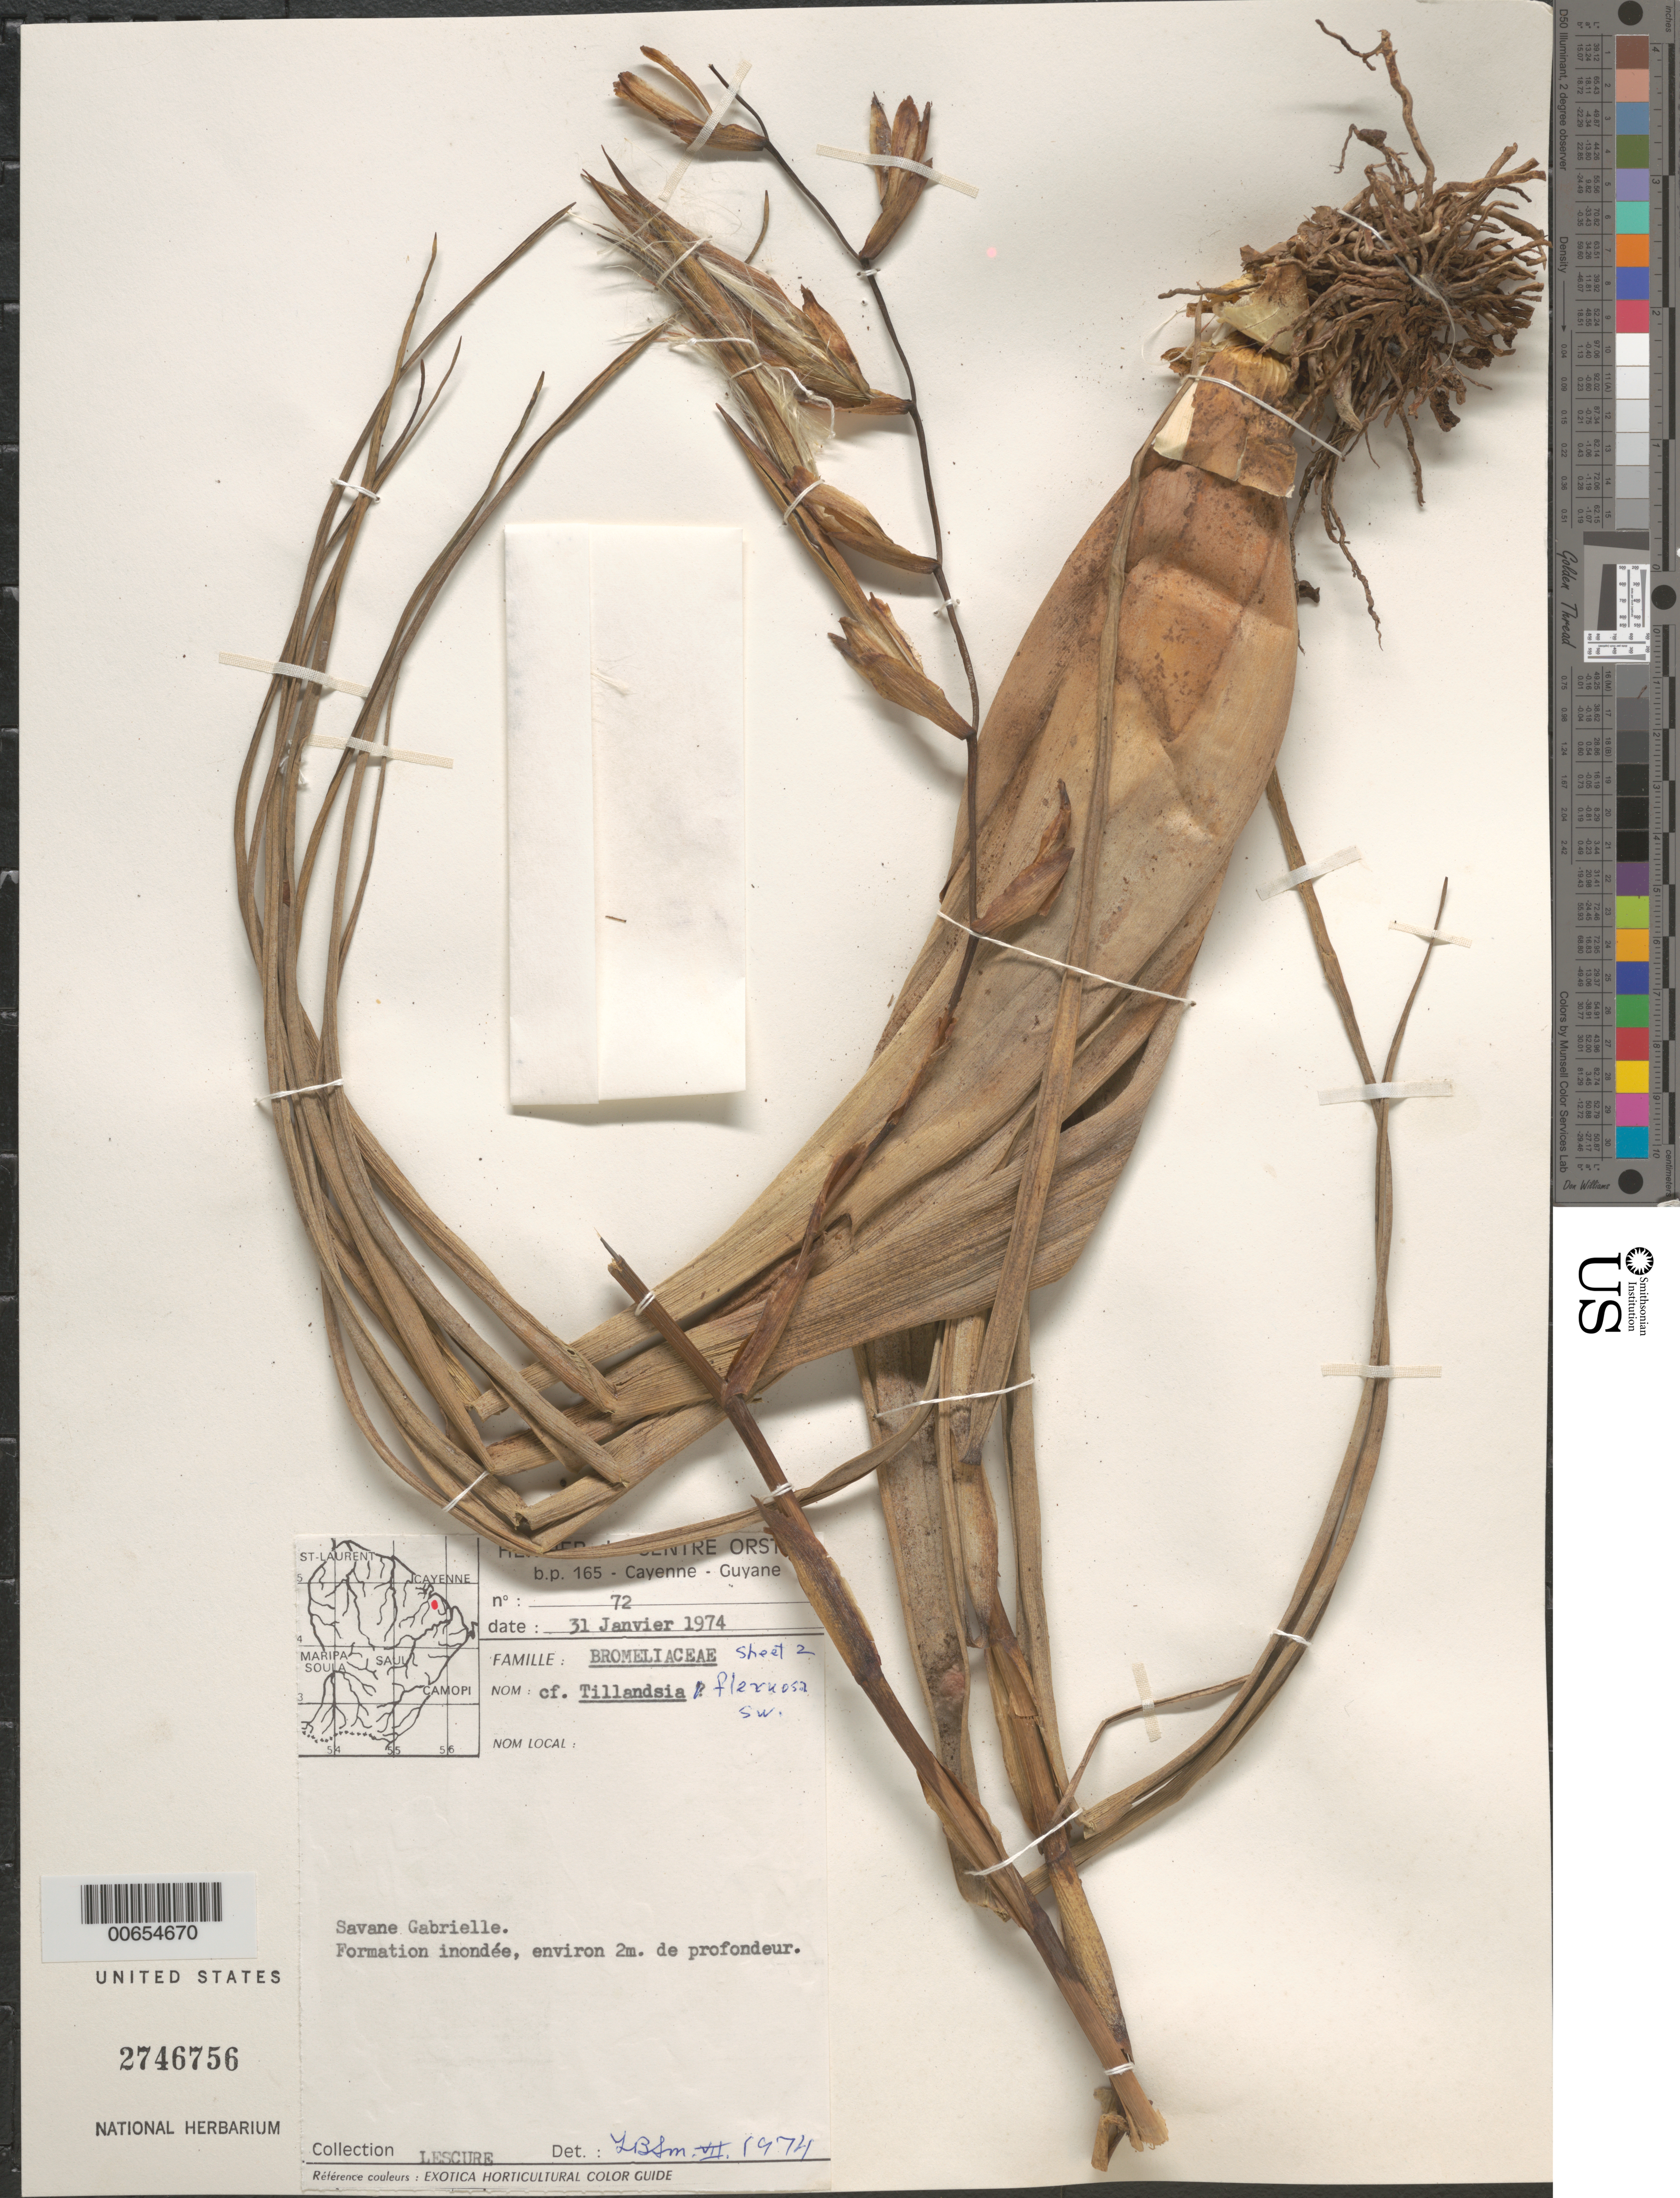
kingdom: Plantae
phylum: Tracheophyta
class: Liliopsida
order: Poales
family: Bromeliaceae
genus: Tillandsia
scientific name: Tillandsia flexuosa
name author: Sw.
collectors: J.-P. Lescure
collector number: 72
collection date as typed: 31-Jan-74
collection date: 1974-01-31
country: French Guiana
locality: Savane Gabrielle, Cayenne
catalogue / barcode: US 2746756